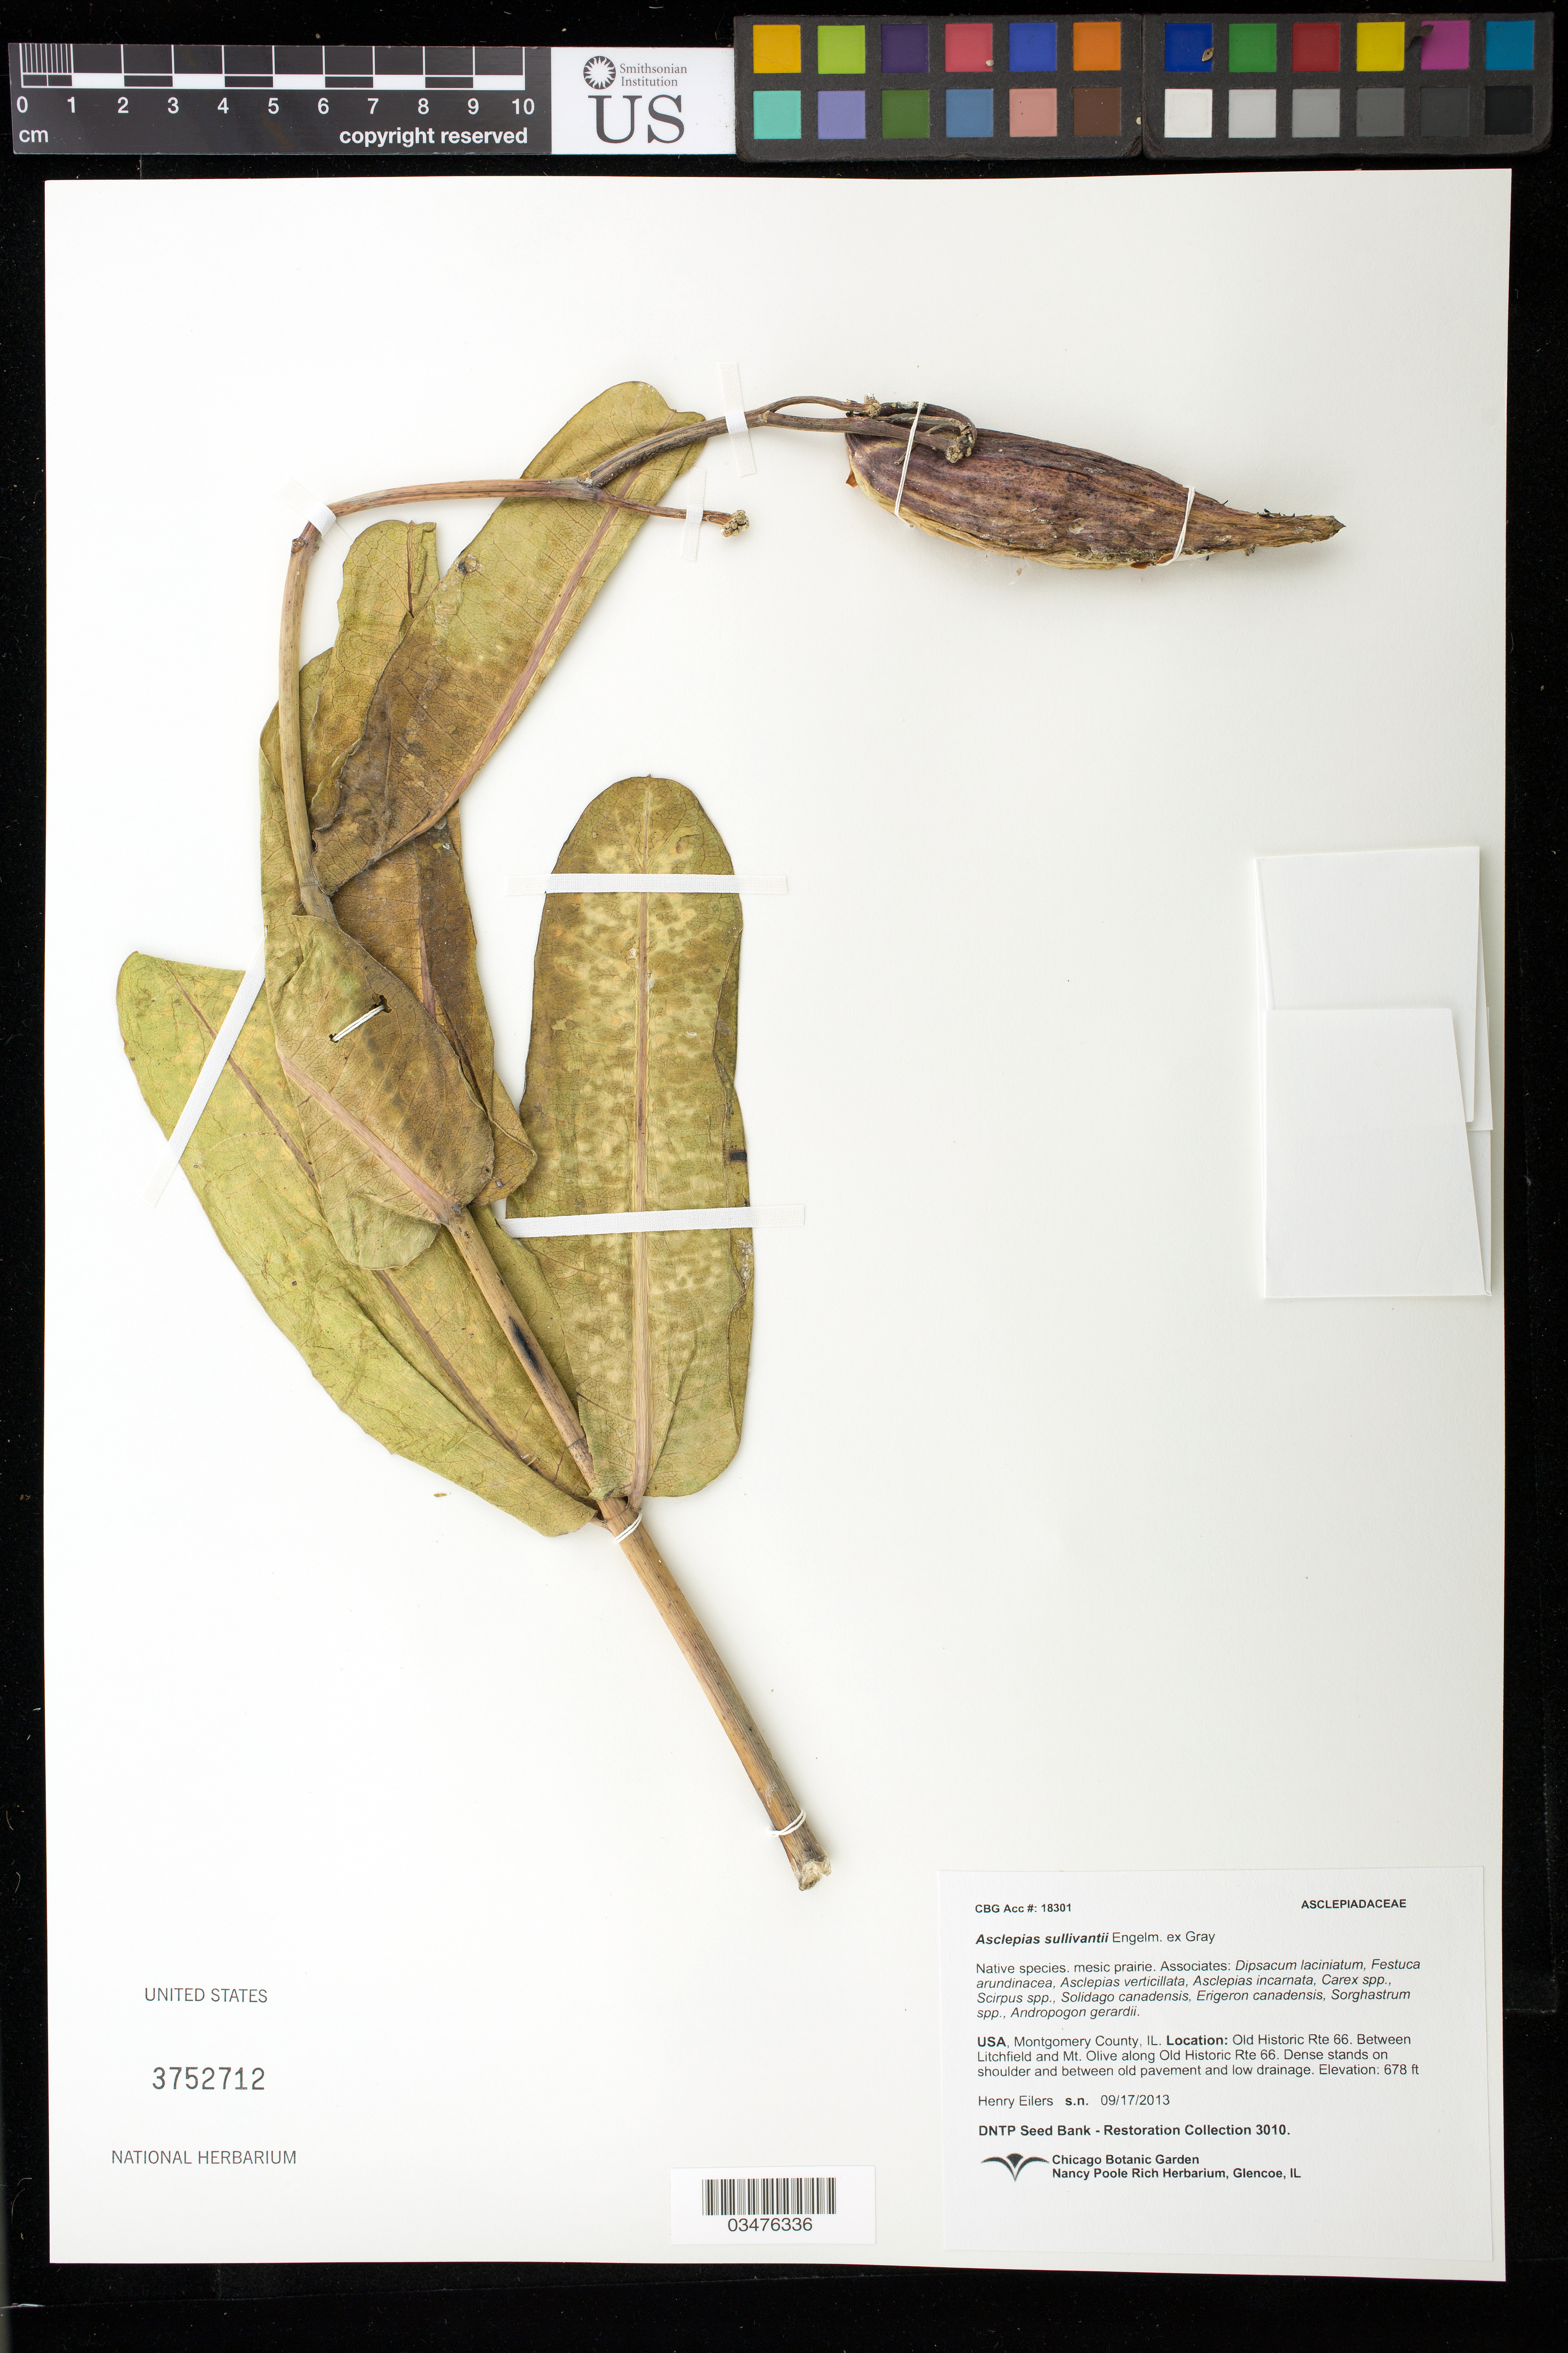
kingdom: Plantae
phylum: Tracheophyta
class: Magnoliopsida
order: Gentianales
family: Apocynaceae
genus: Asclepias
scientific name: Asclepias sullivantii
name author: Engelm. ex A. Gray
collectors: H. Eilers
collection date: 2013-09-17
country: United States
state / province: Illinois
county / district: Montgomery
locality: Between Litchfield and Mt. Olive, along Old Historic Rte 66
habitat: Mesic prairie. With Carex sp., Scirpus sp., Solidago canadensis, ect.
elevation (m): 207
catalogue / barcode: US 3752712